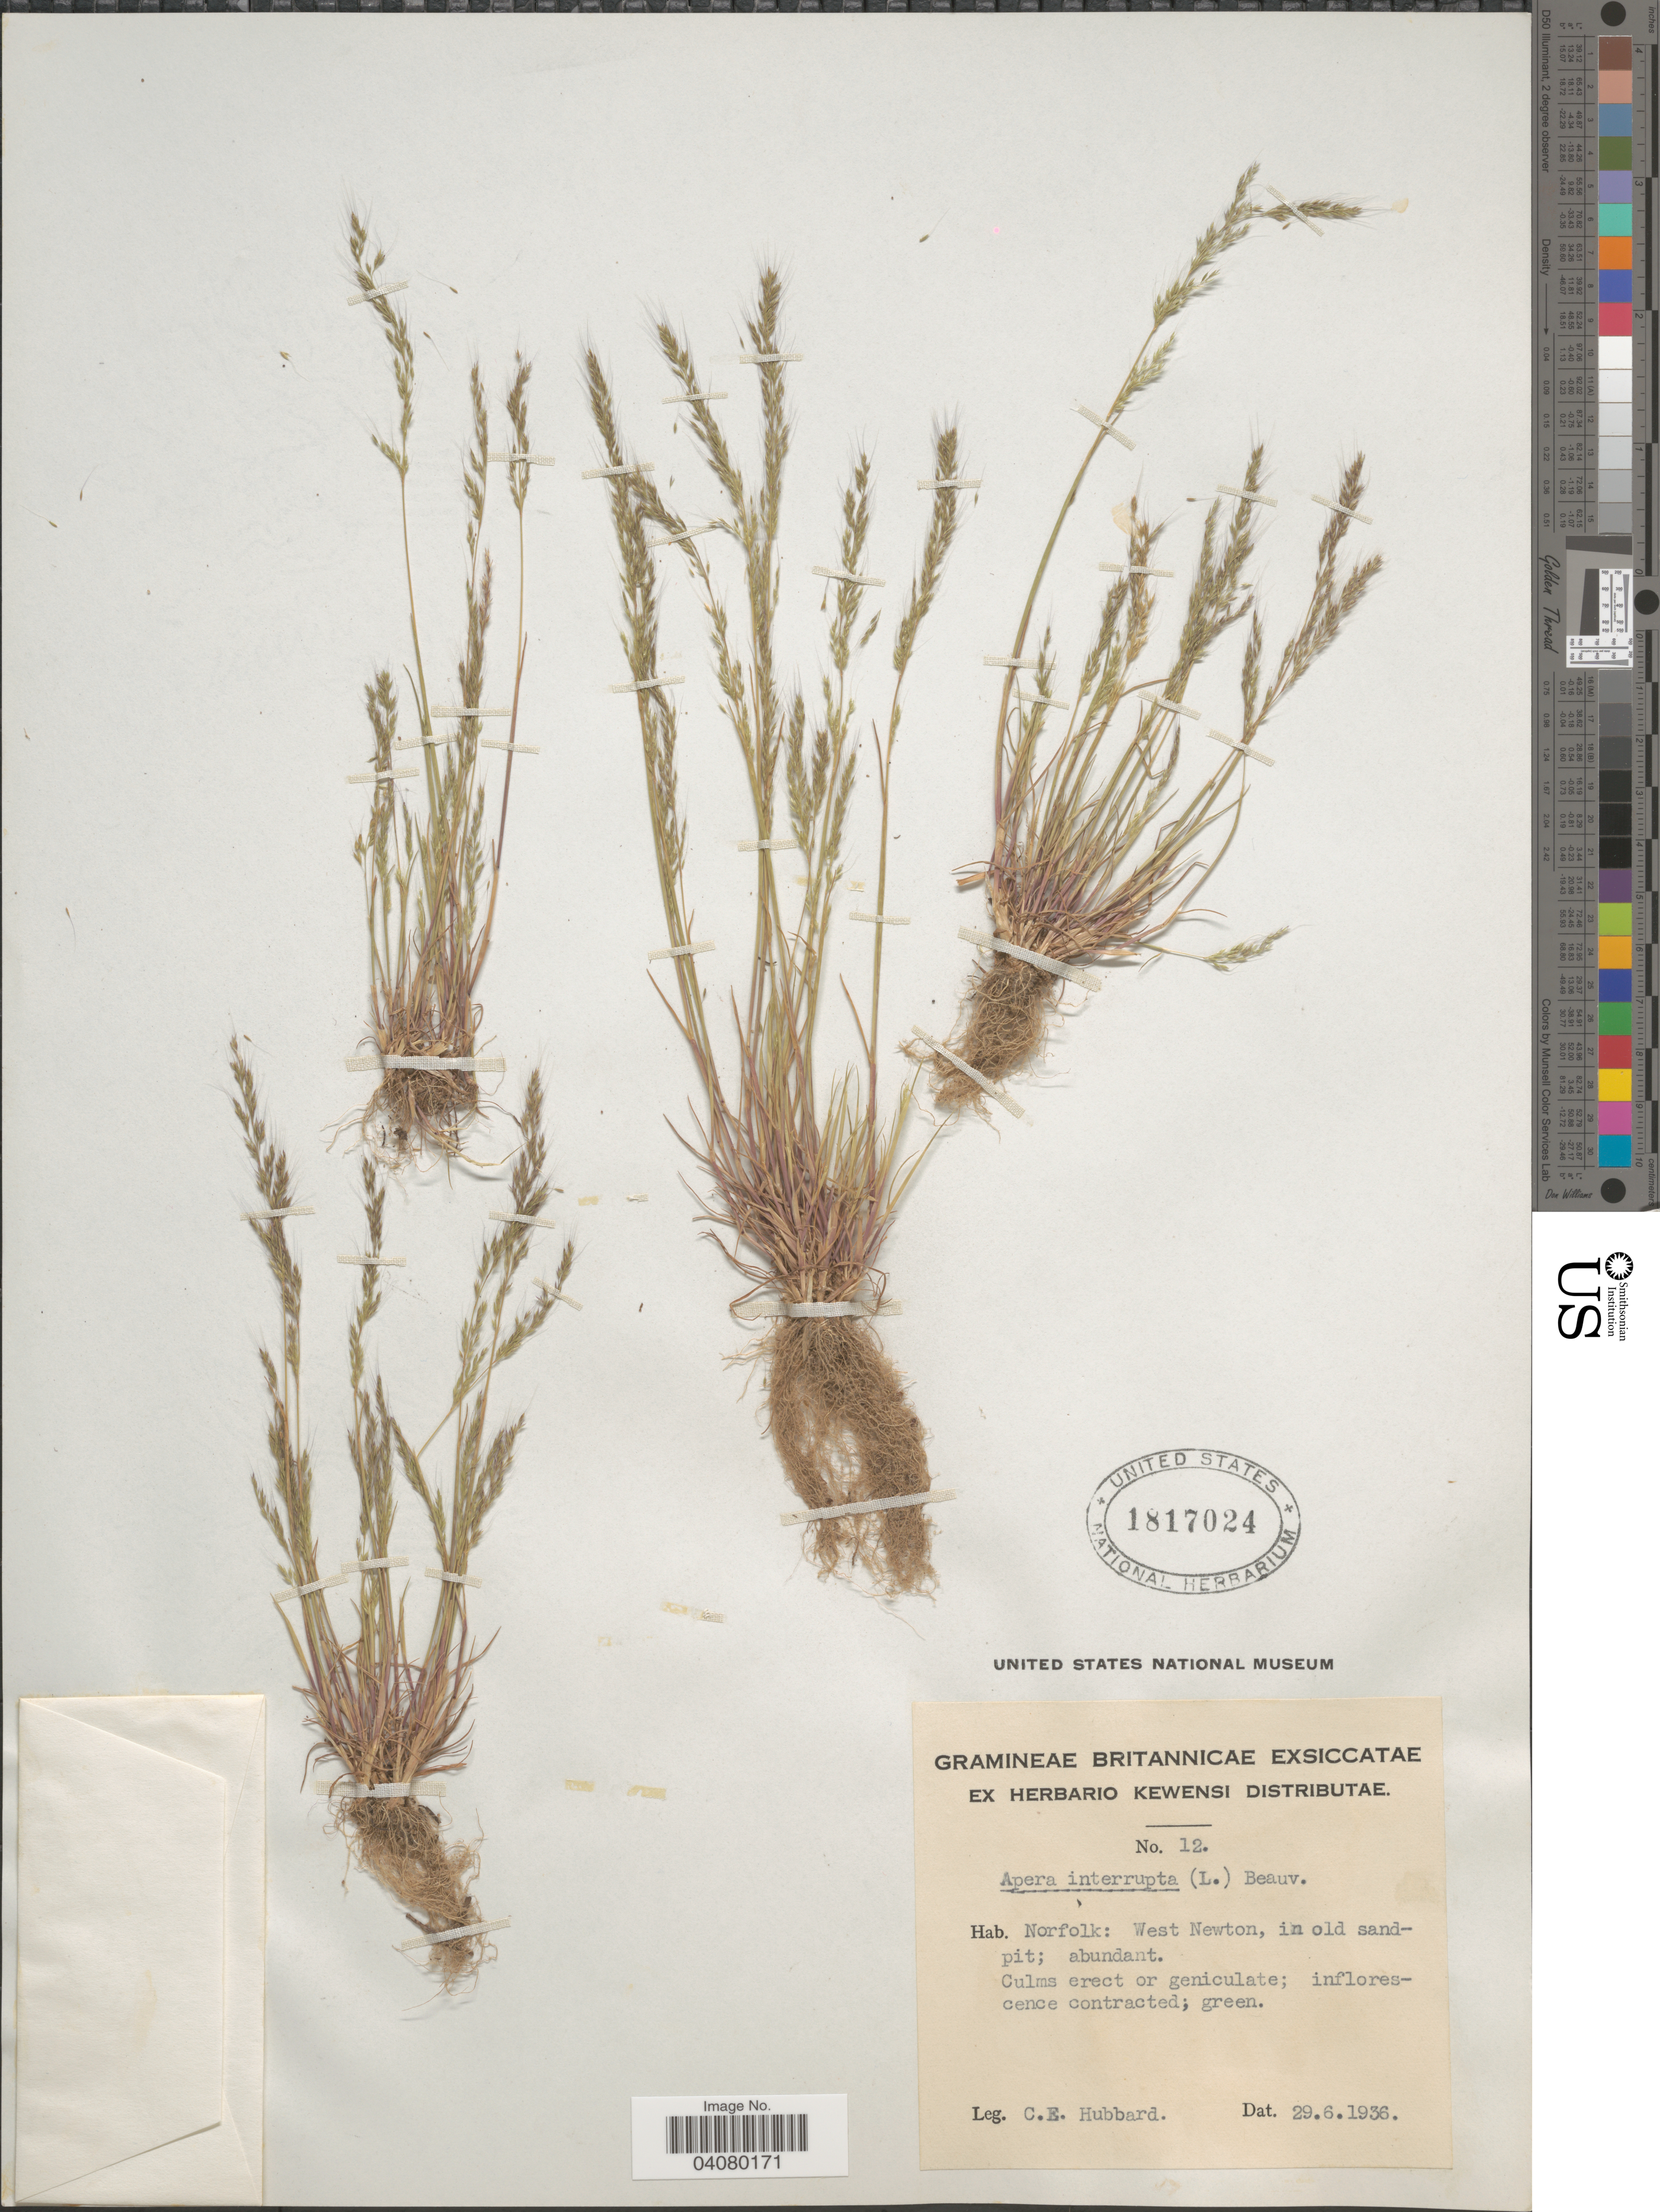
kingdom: Plantae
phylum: Tracheophyta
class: Liliopsida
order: Poales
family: Poaceae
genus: Apera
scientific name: Apera interrupta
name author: (L.) P. Beauv.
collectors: C. E. Hubbard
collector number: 12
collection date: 1936-06-29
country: United Kingdom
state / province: England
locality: Norfolk: West Newton, in old sandpit.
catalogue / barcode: US 1817024